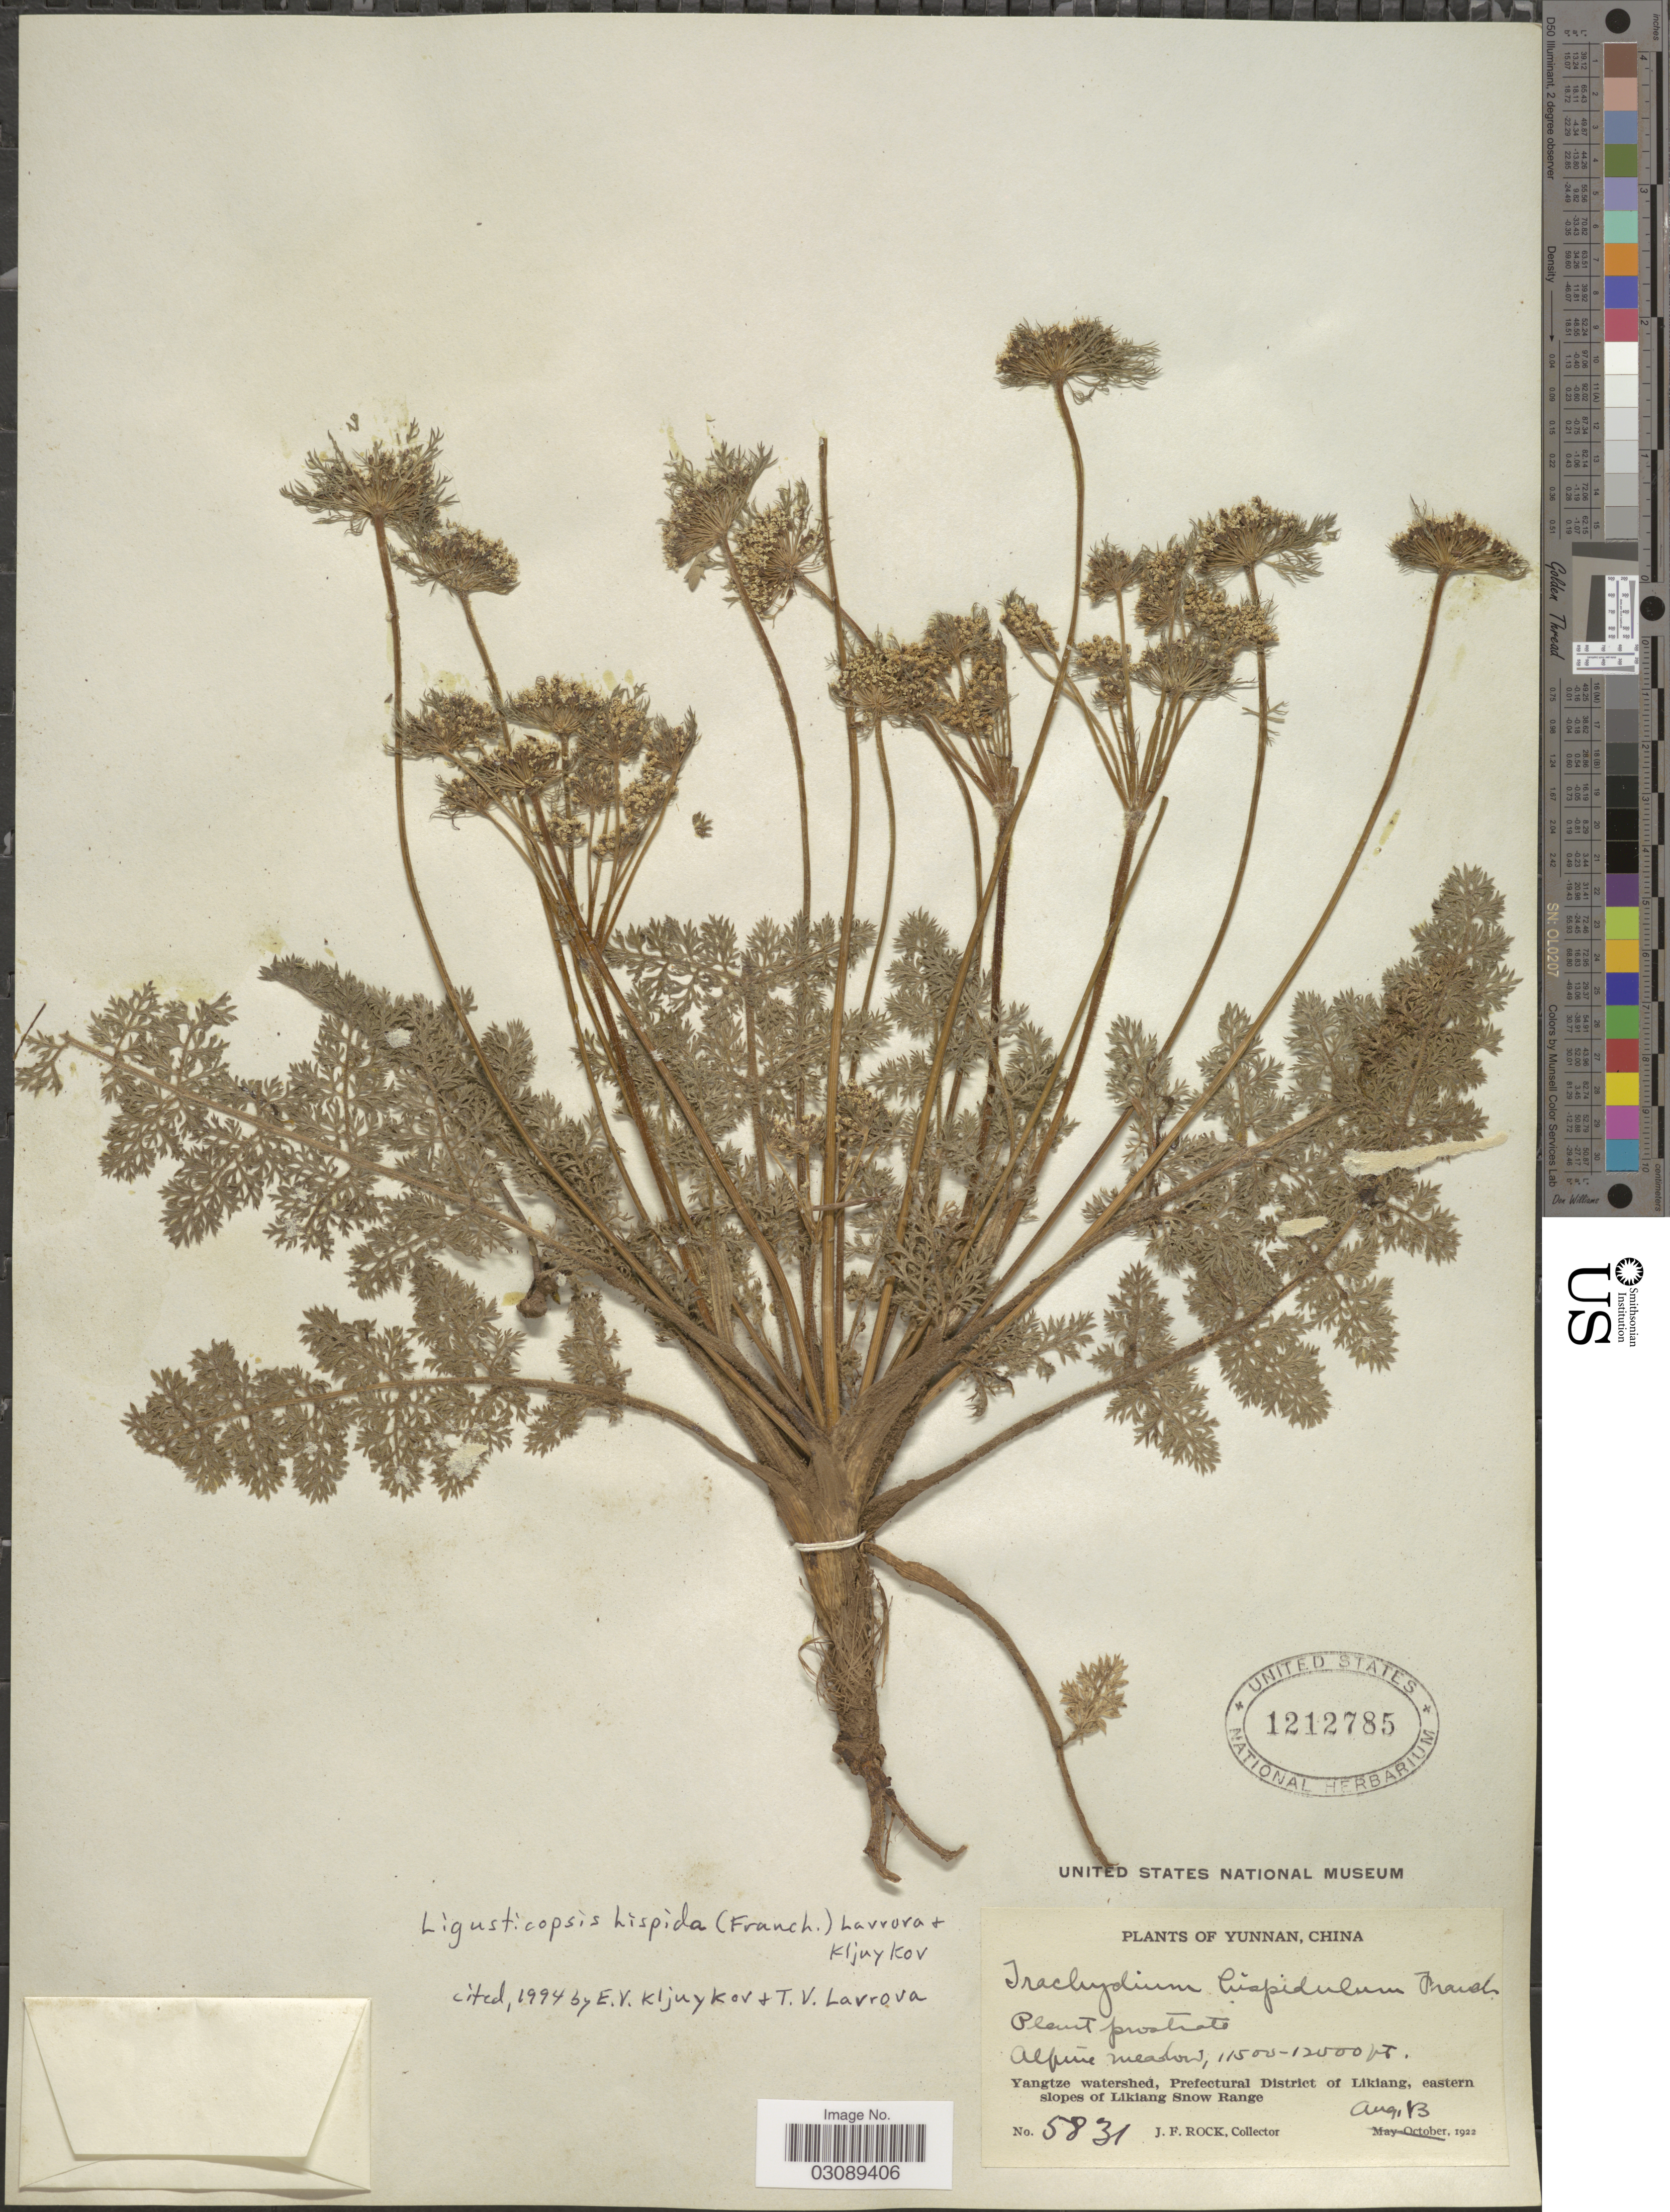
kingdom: Plantae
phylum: Tracheophyta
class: Magnoliopsida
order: Apiales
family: Apiaceae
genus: Ligusticopsis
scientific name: Ligusticopsis hispida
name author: (H. Wolff) Lavrova & Kljuykov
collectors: J. Rock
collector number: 5831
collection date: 1922-08-13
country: China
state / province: Yunnan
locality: Yangtze watershed, Prefectural District of Likiang, eastern slopes of Likiang Snow Range.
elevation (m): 3505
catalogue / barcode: US 1212785